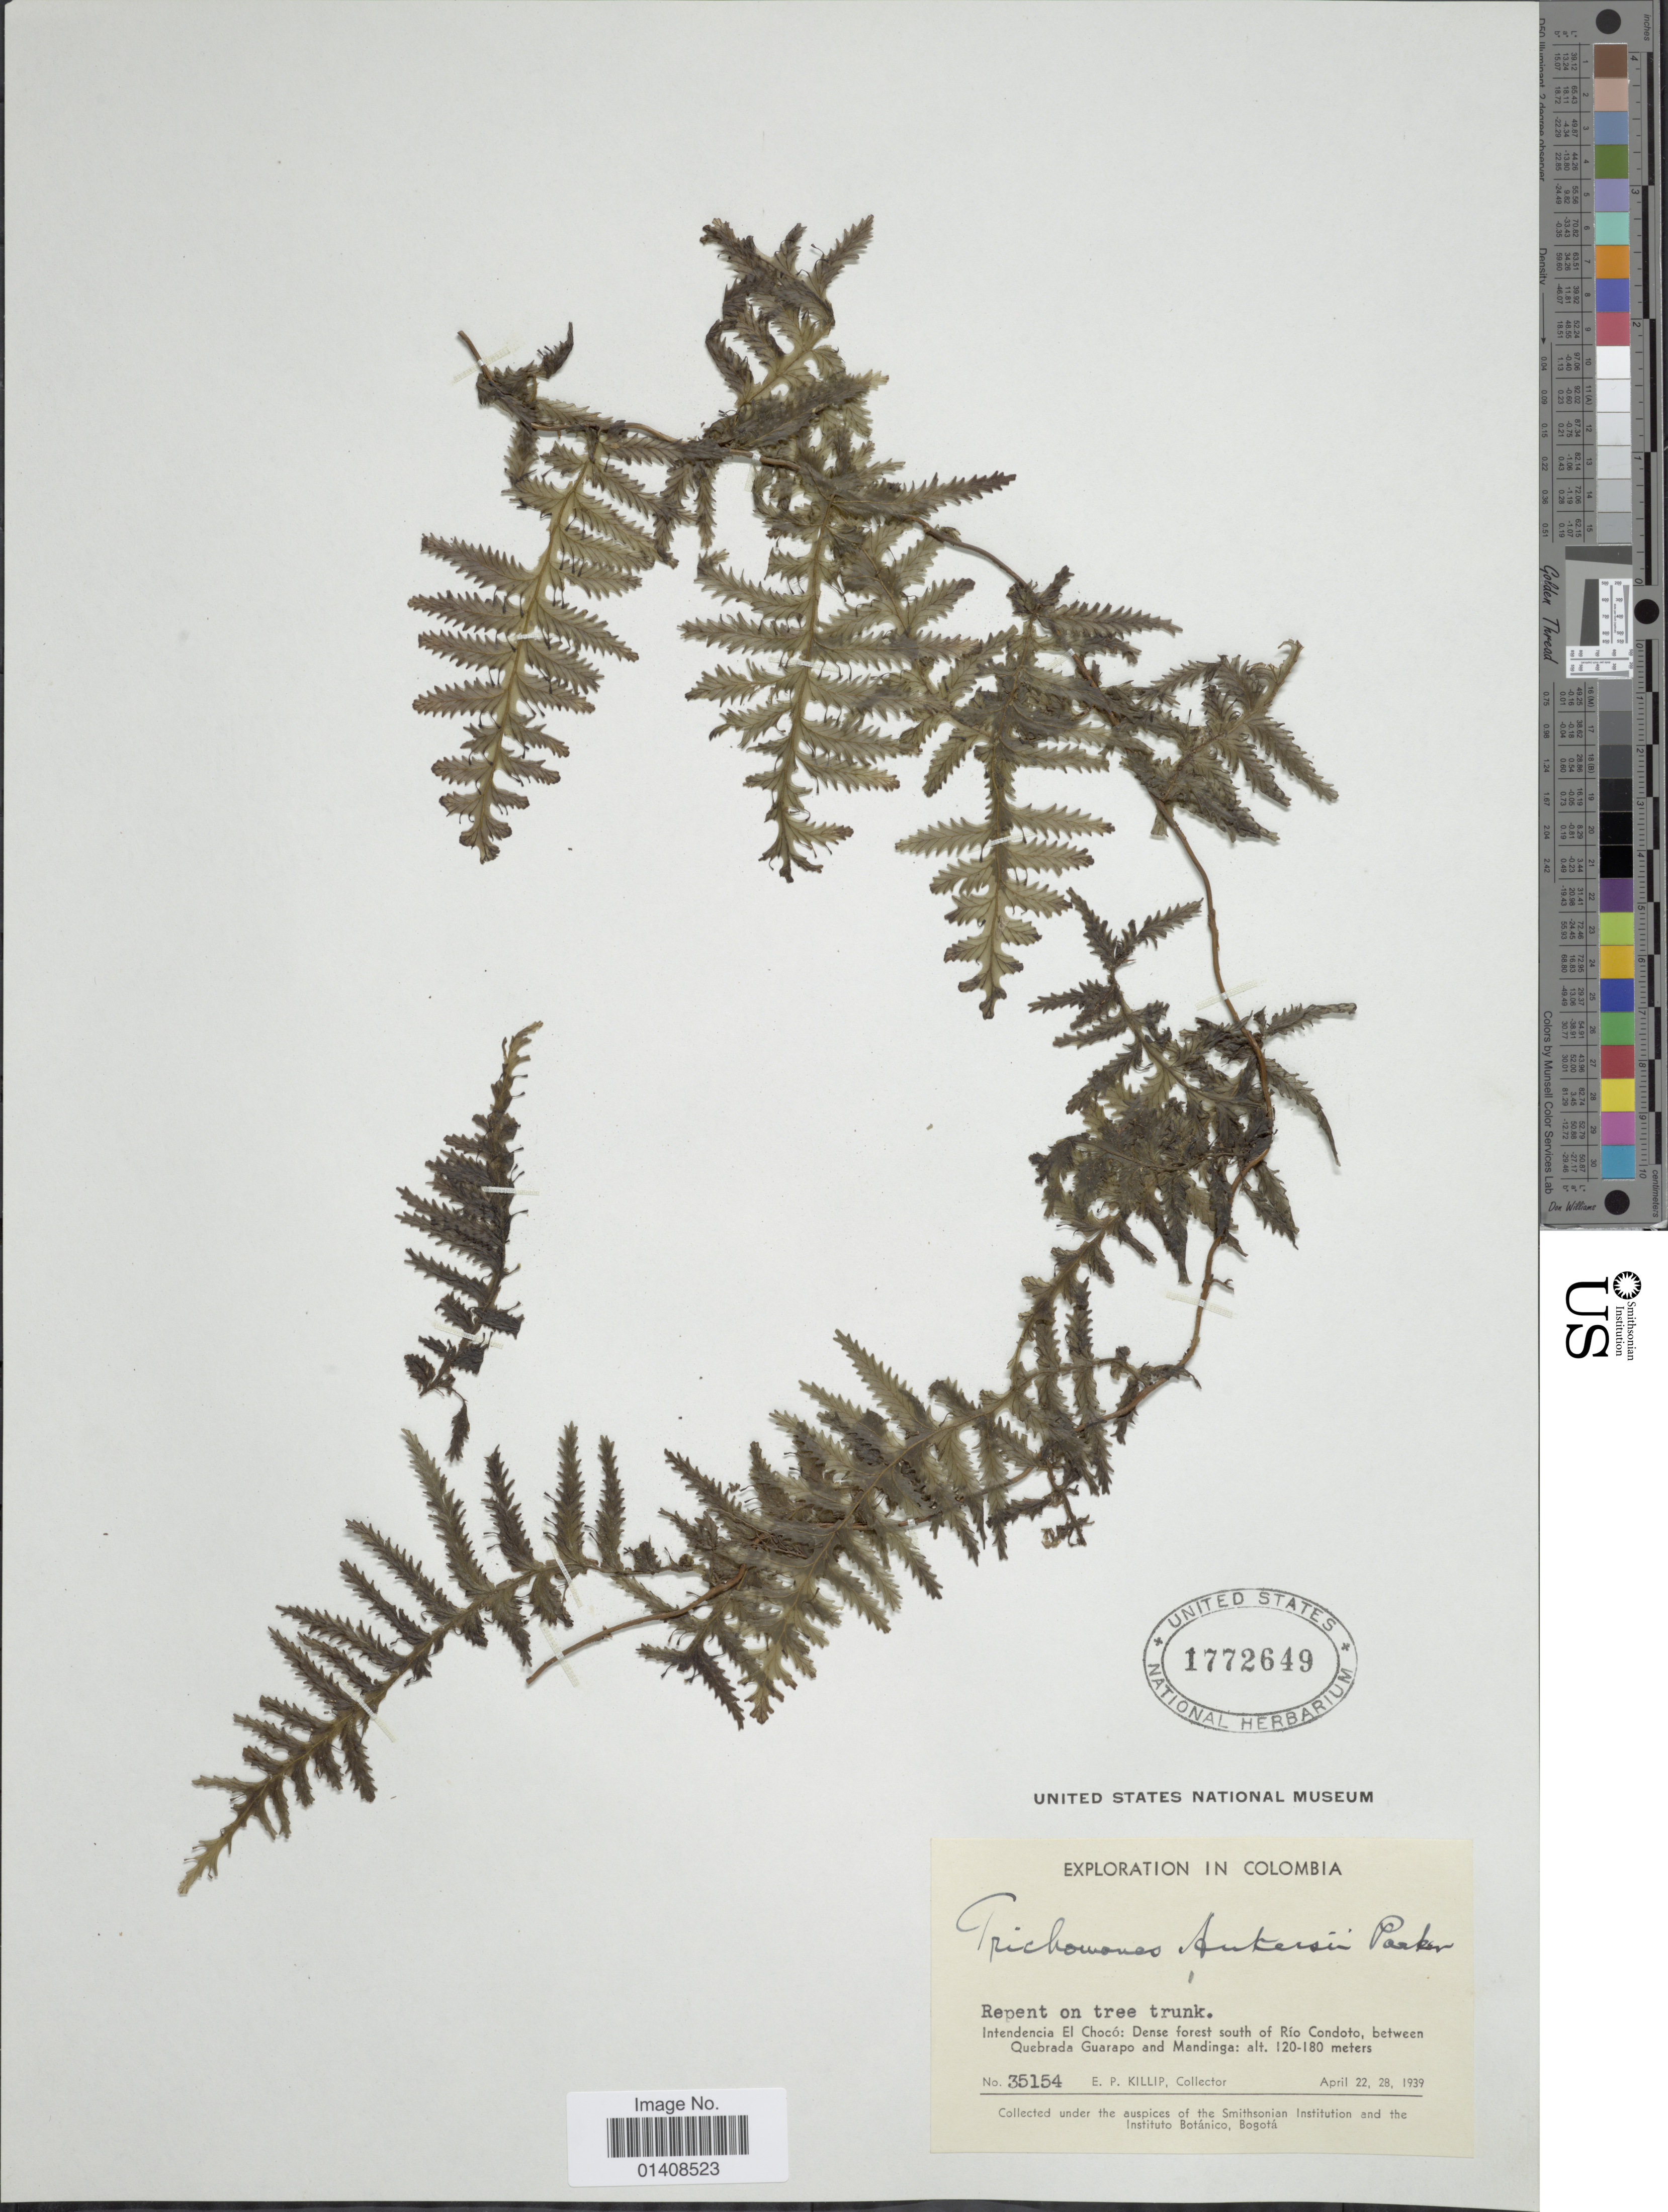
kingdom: Plantae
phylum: Tracheophyta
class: Polypodiopsida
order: Hymenophyllales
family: Hymenophyllaceae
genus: Trichomanes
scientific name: Trichomanes ankersii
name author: C. Parker ex Hook. & Grev.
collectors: E. P. Killip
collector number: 35154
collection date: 1939-04-18/1939-04-22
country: Colombia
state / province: Chocó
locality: El choco: Dense forest south of Rio Condoto, between Quebrada Guarapo and Mandinga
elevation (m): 120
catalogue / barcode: US 1772649